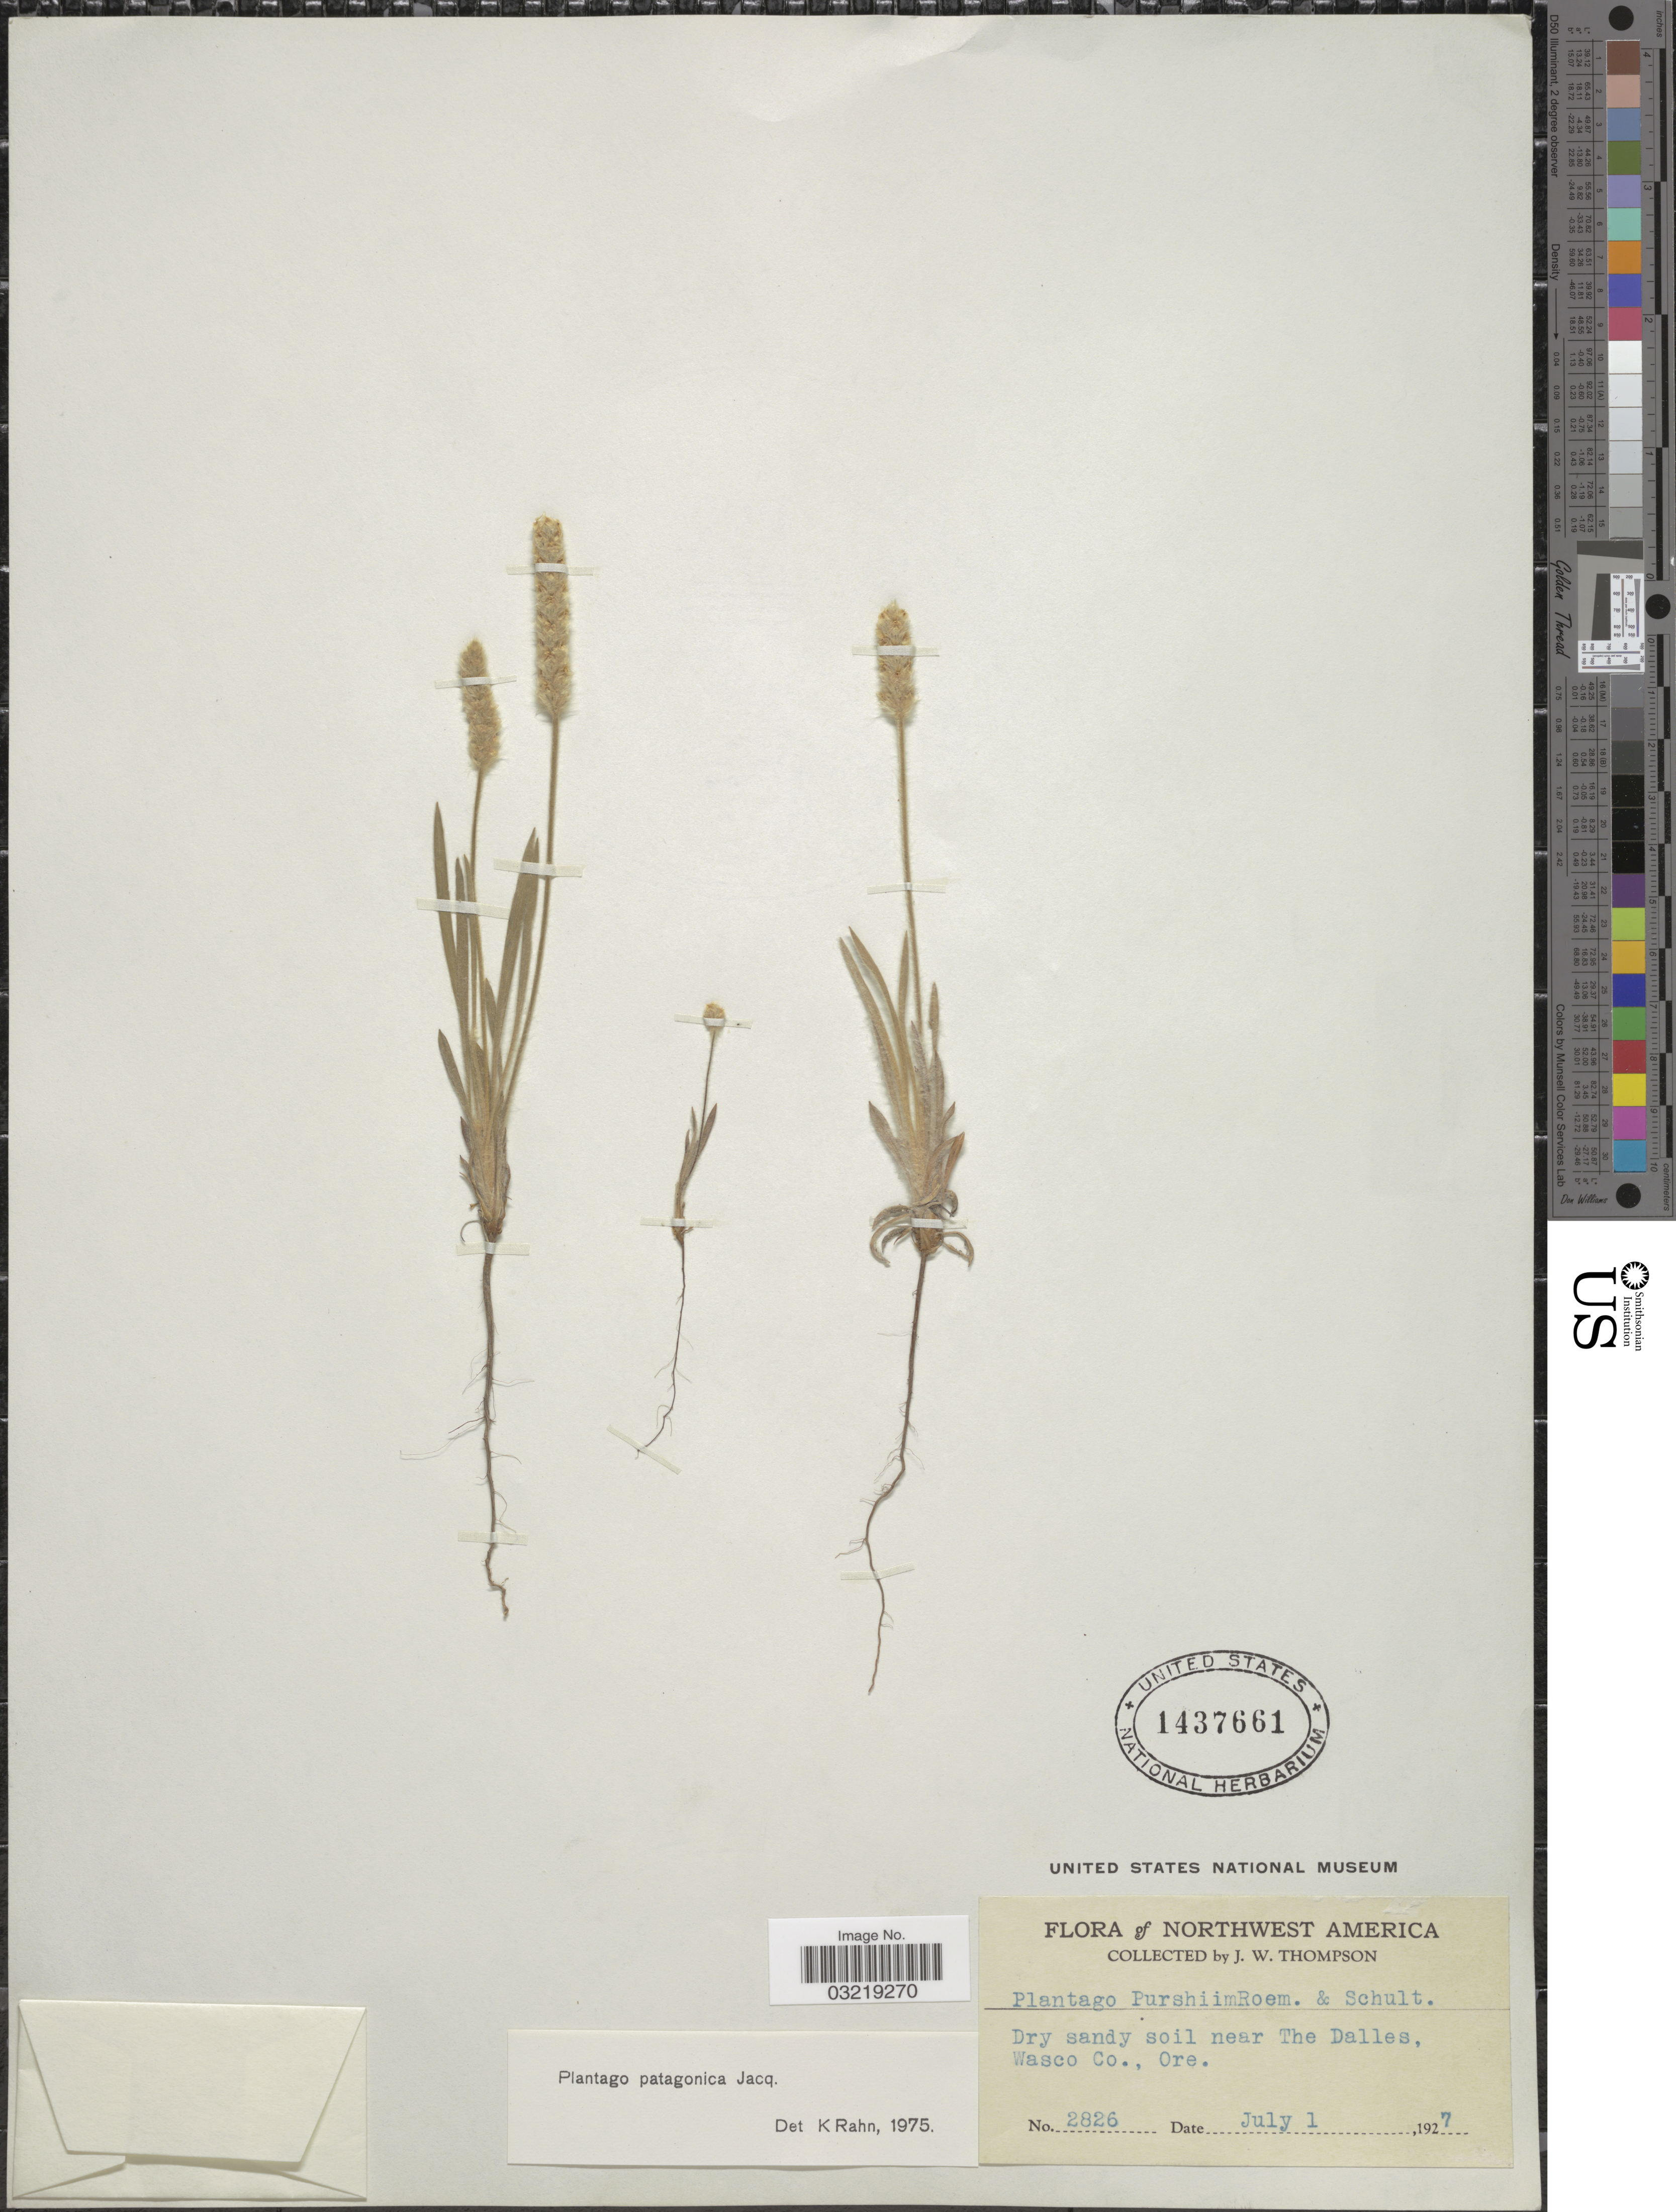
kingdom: Plantae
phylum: Tracheophyta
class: Magnoliopsida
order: Lamiales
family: Plantaginaceae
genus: Plantago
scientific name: Plantago patagonica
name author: Jacq.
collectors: J. Thompson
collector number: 2826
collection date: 1927-07-01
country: United States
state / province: Oregon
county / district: Wasco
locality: Northwest America. Near the Dallas, Wasco Co.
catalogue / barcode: US 1437661